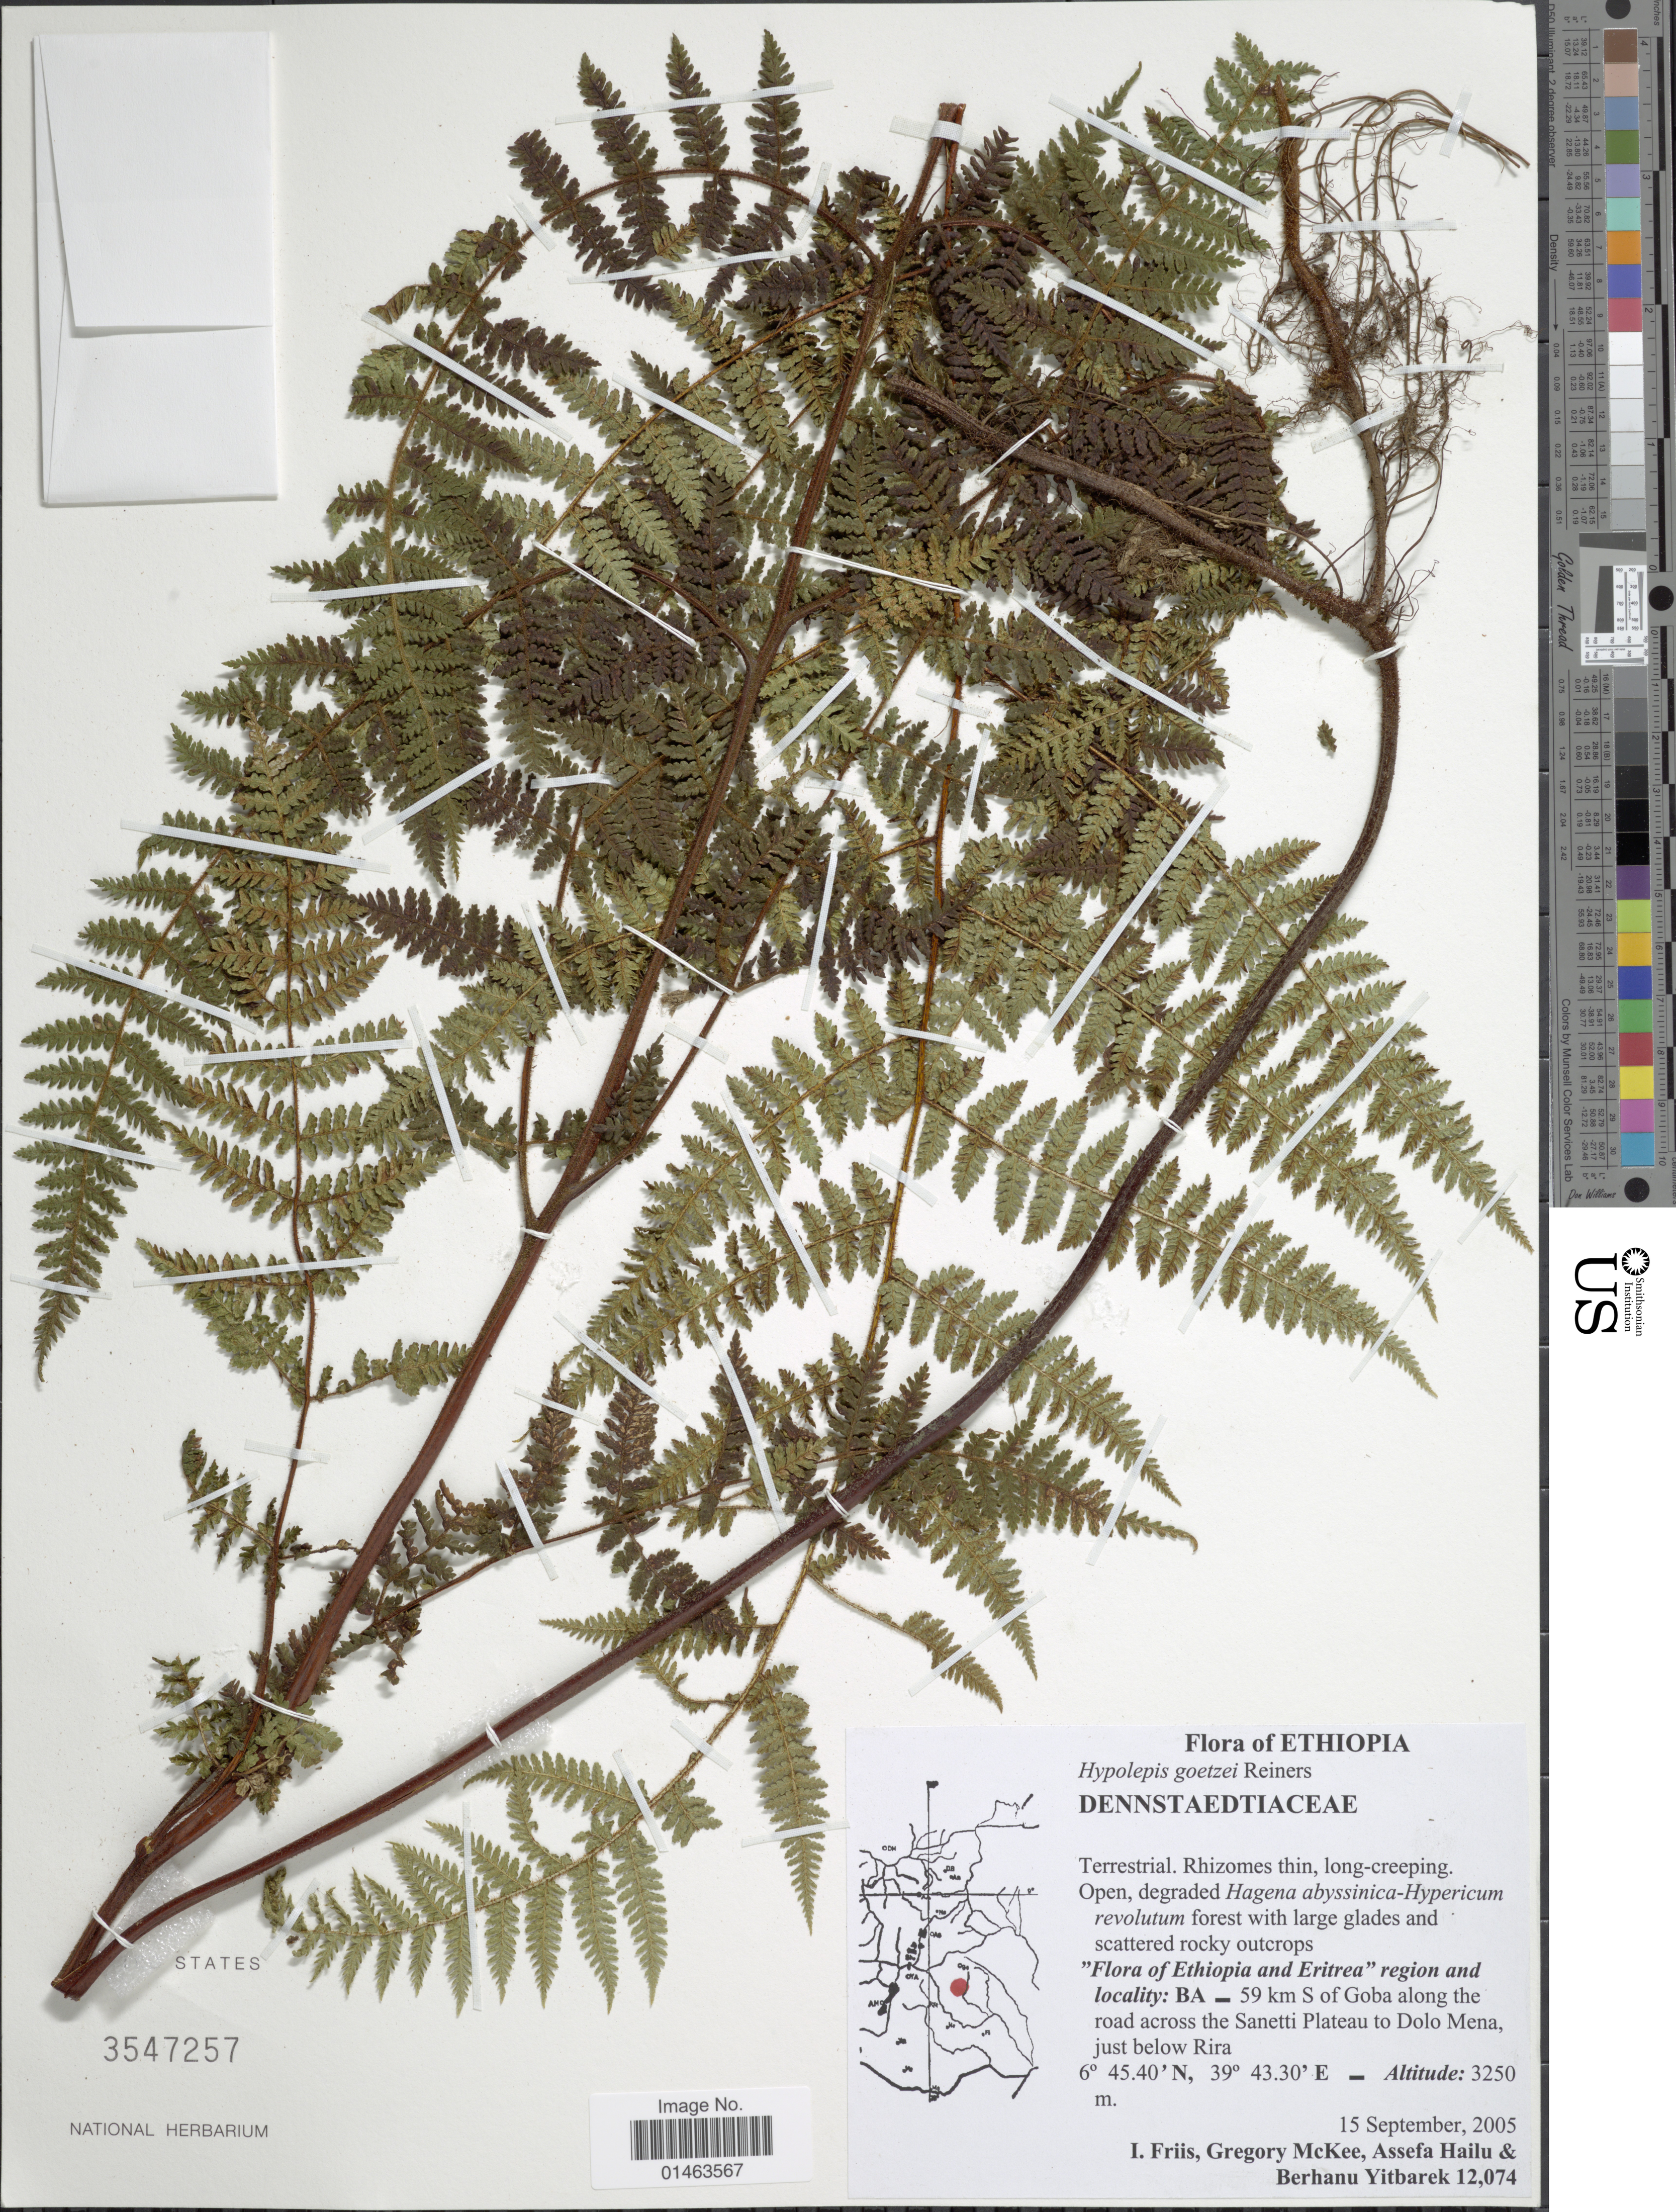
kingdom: Plantae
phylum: Tracheophyta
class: Polypodiopsida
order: Polypodiales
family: Dennstaedtiaceae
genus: Hypolepis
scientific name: Hypolepis goetzei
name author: Hieron. ex Reimers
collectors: I. Friis, G. S. McKee, A. Hailu & B. Yitbarek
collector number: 12074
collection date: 2005-09-15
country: Ethiopia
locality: Ethiopia and Eritrea region and locality: BA_59 km S of Goba along the road across the Santti Plateau to Dolo Mena, just below Rira.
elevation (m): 3250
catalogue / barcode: US 3547257